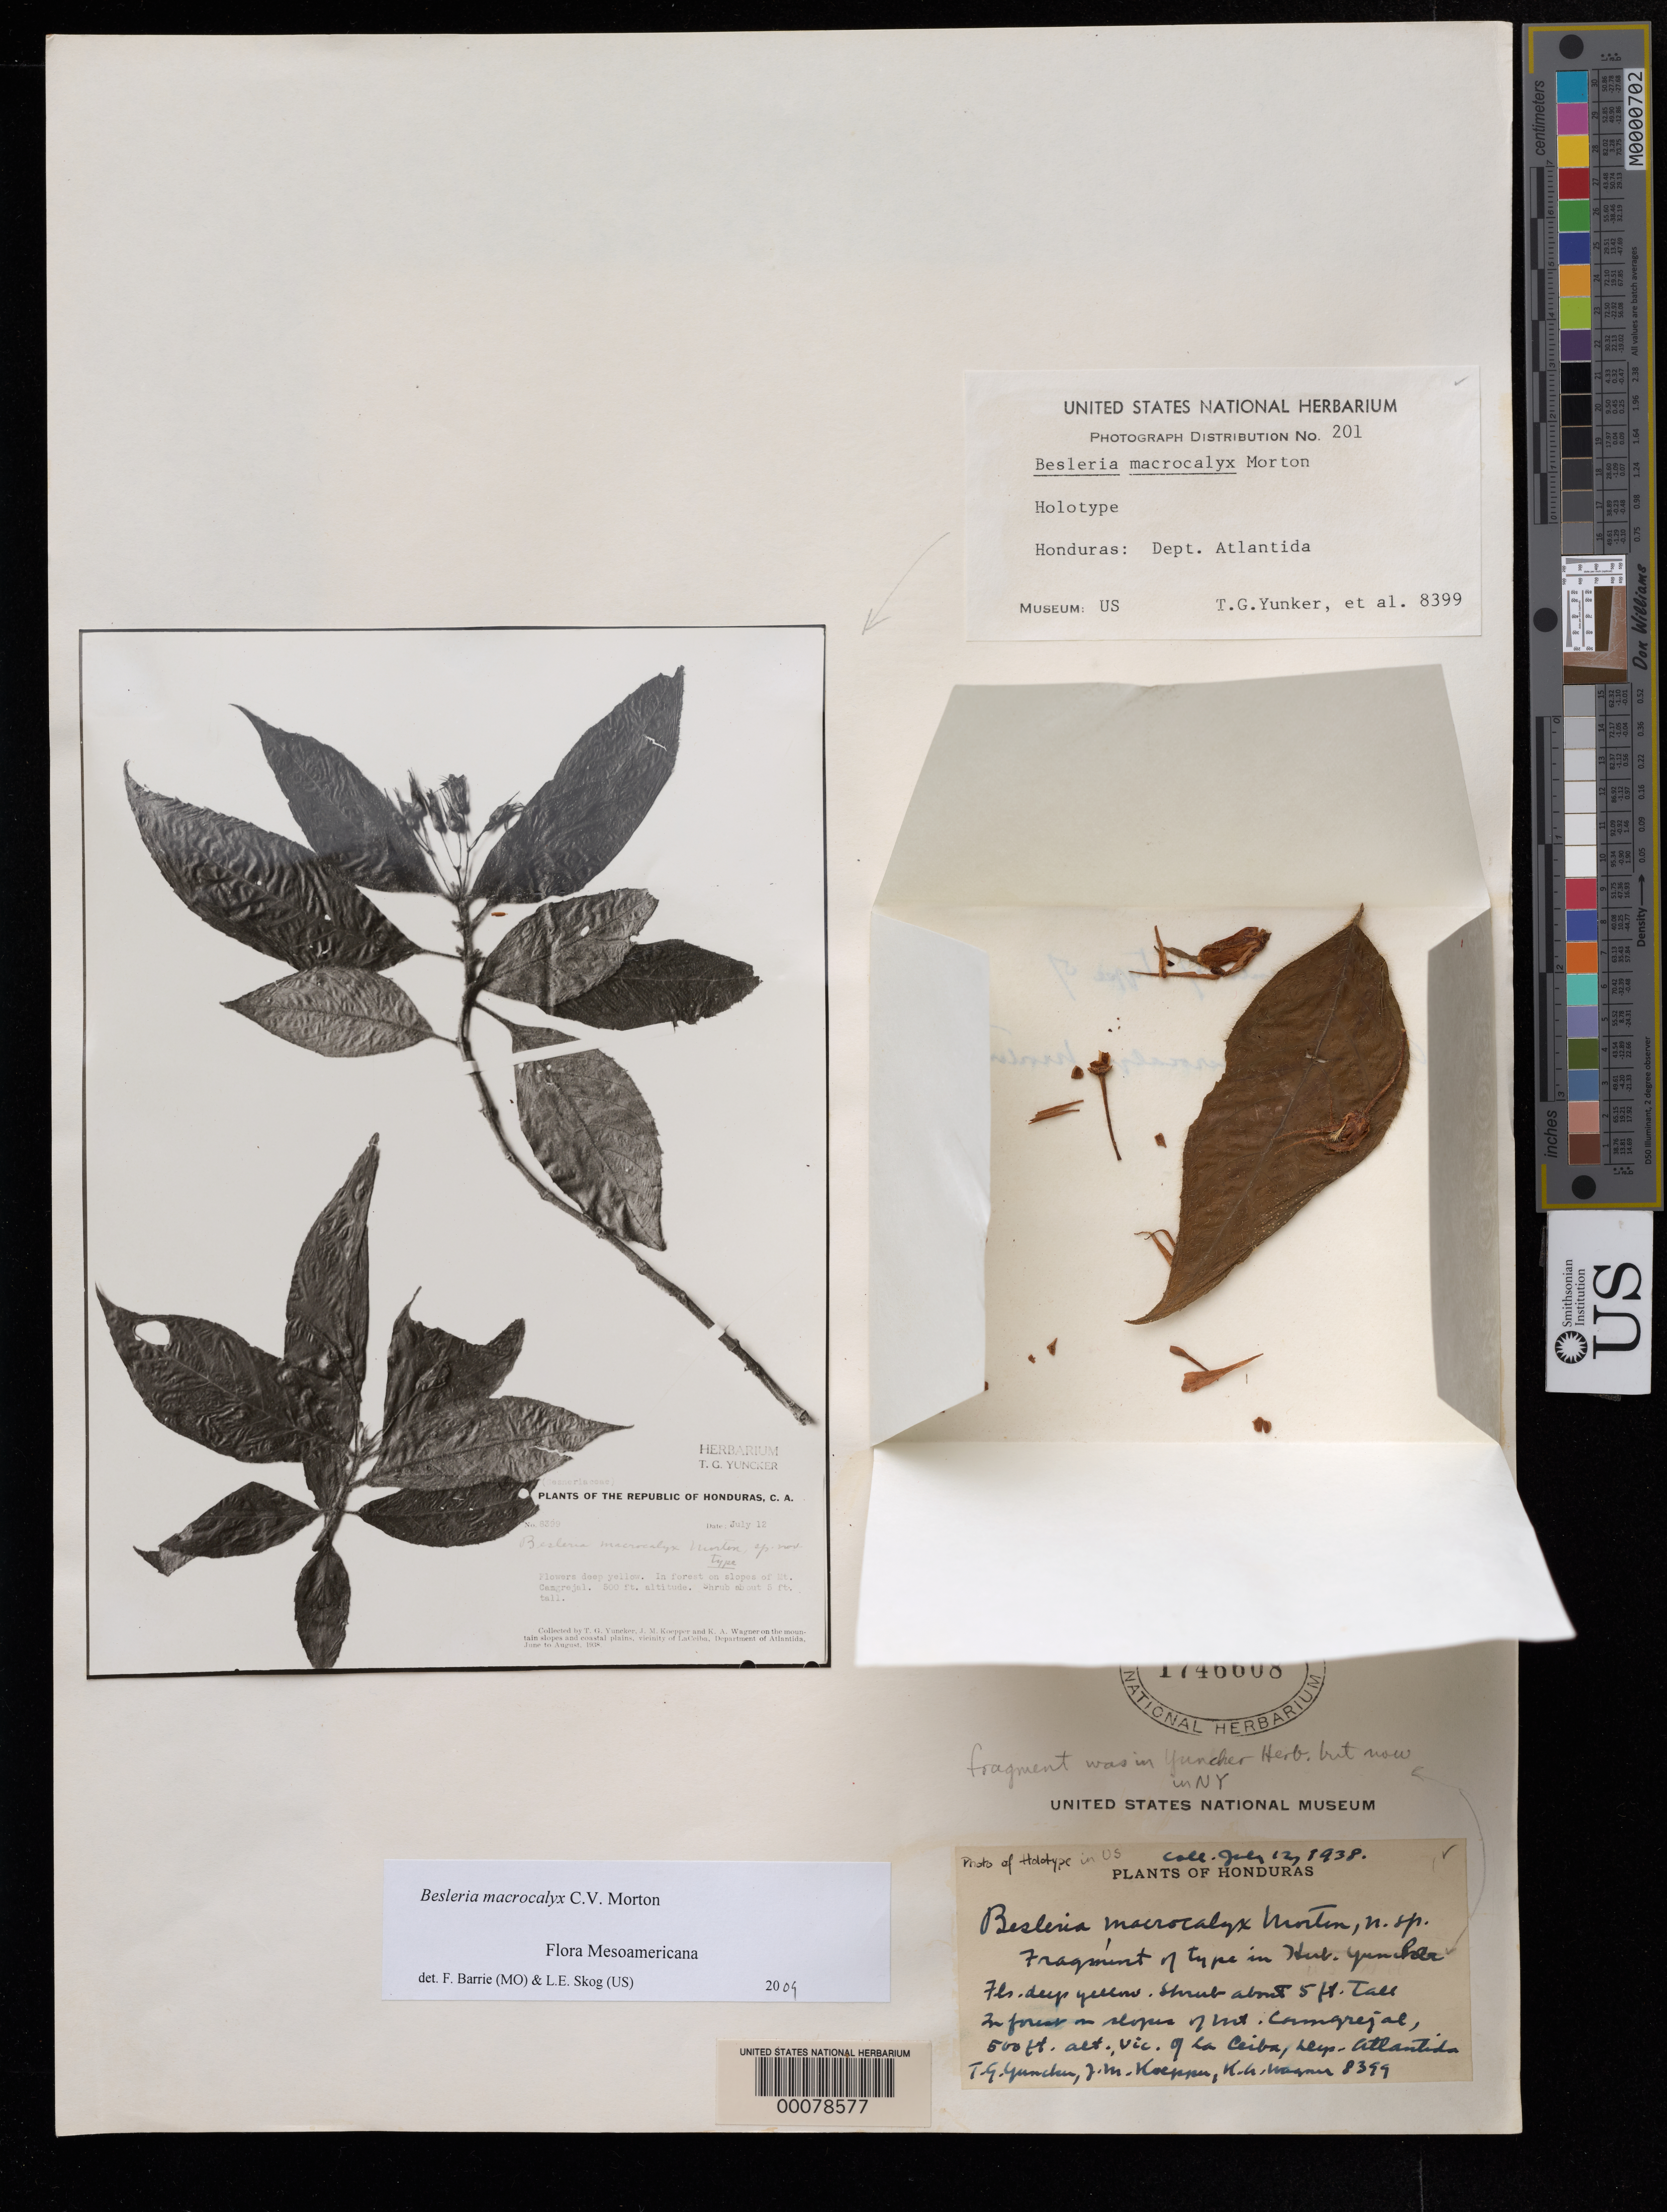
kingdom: Plantae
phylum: Tracheophyta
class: Magnoliopsida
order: Lamiales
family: Gesneriaceae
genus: Besleria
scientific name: Besleria macrocalyx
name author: C.V. Morton in Yunck.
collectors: T. G. Yuncker, J. M. Koepper & K. A. Wagner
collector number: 8399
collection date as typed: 12 Jul 1938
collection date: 1938-07-12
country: Honduras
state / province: Atlántida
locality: Slopes of Mount Camgrejal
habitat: In forest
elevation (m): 152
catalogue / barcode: US 1746608